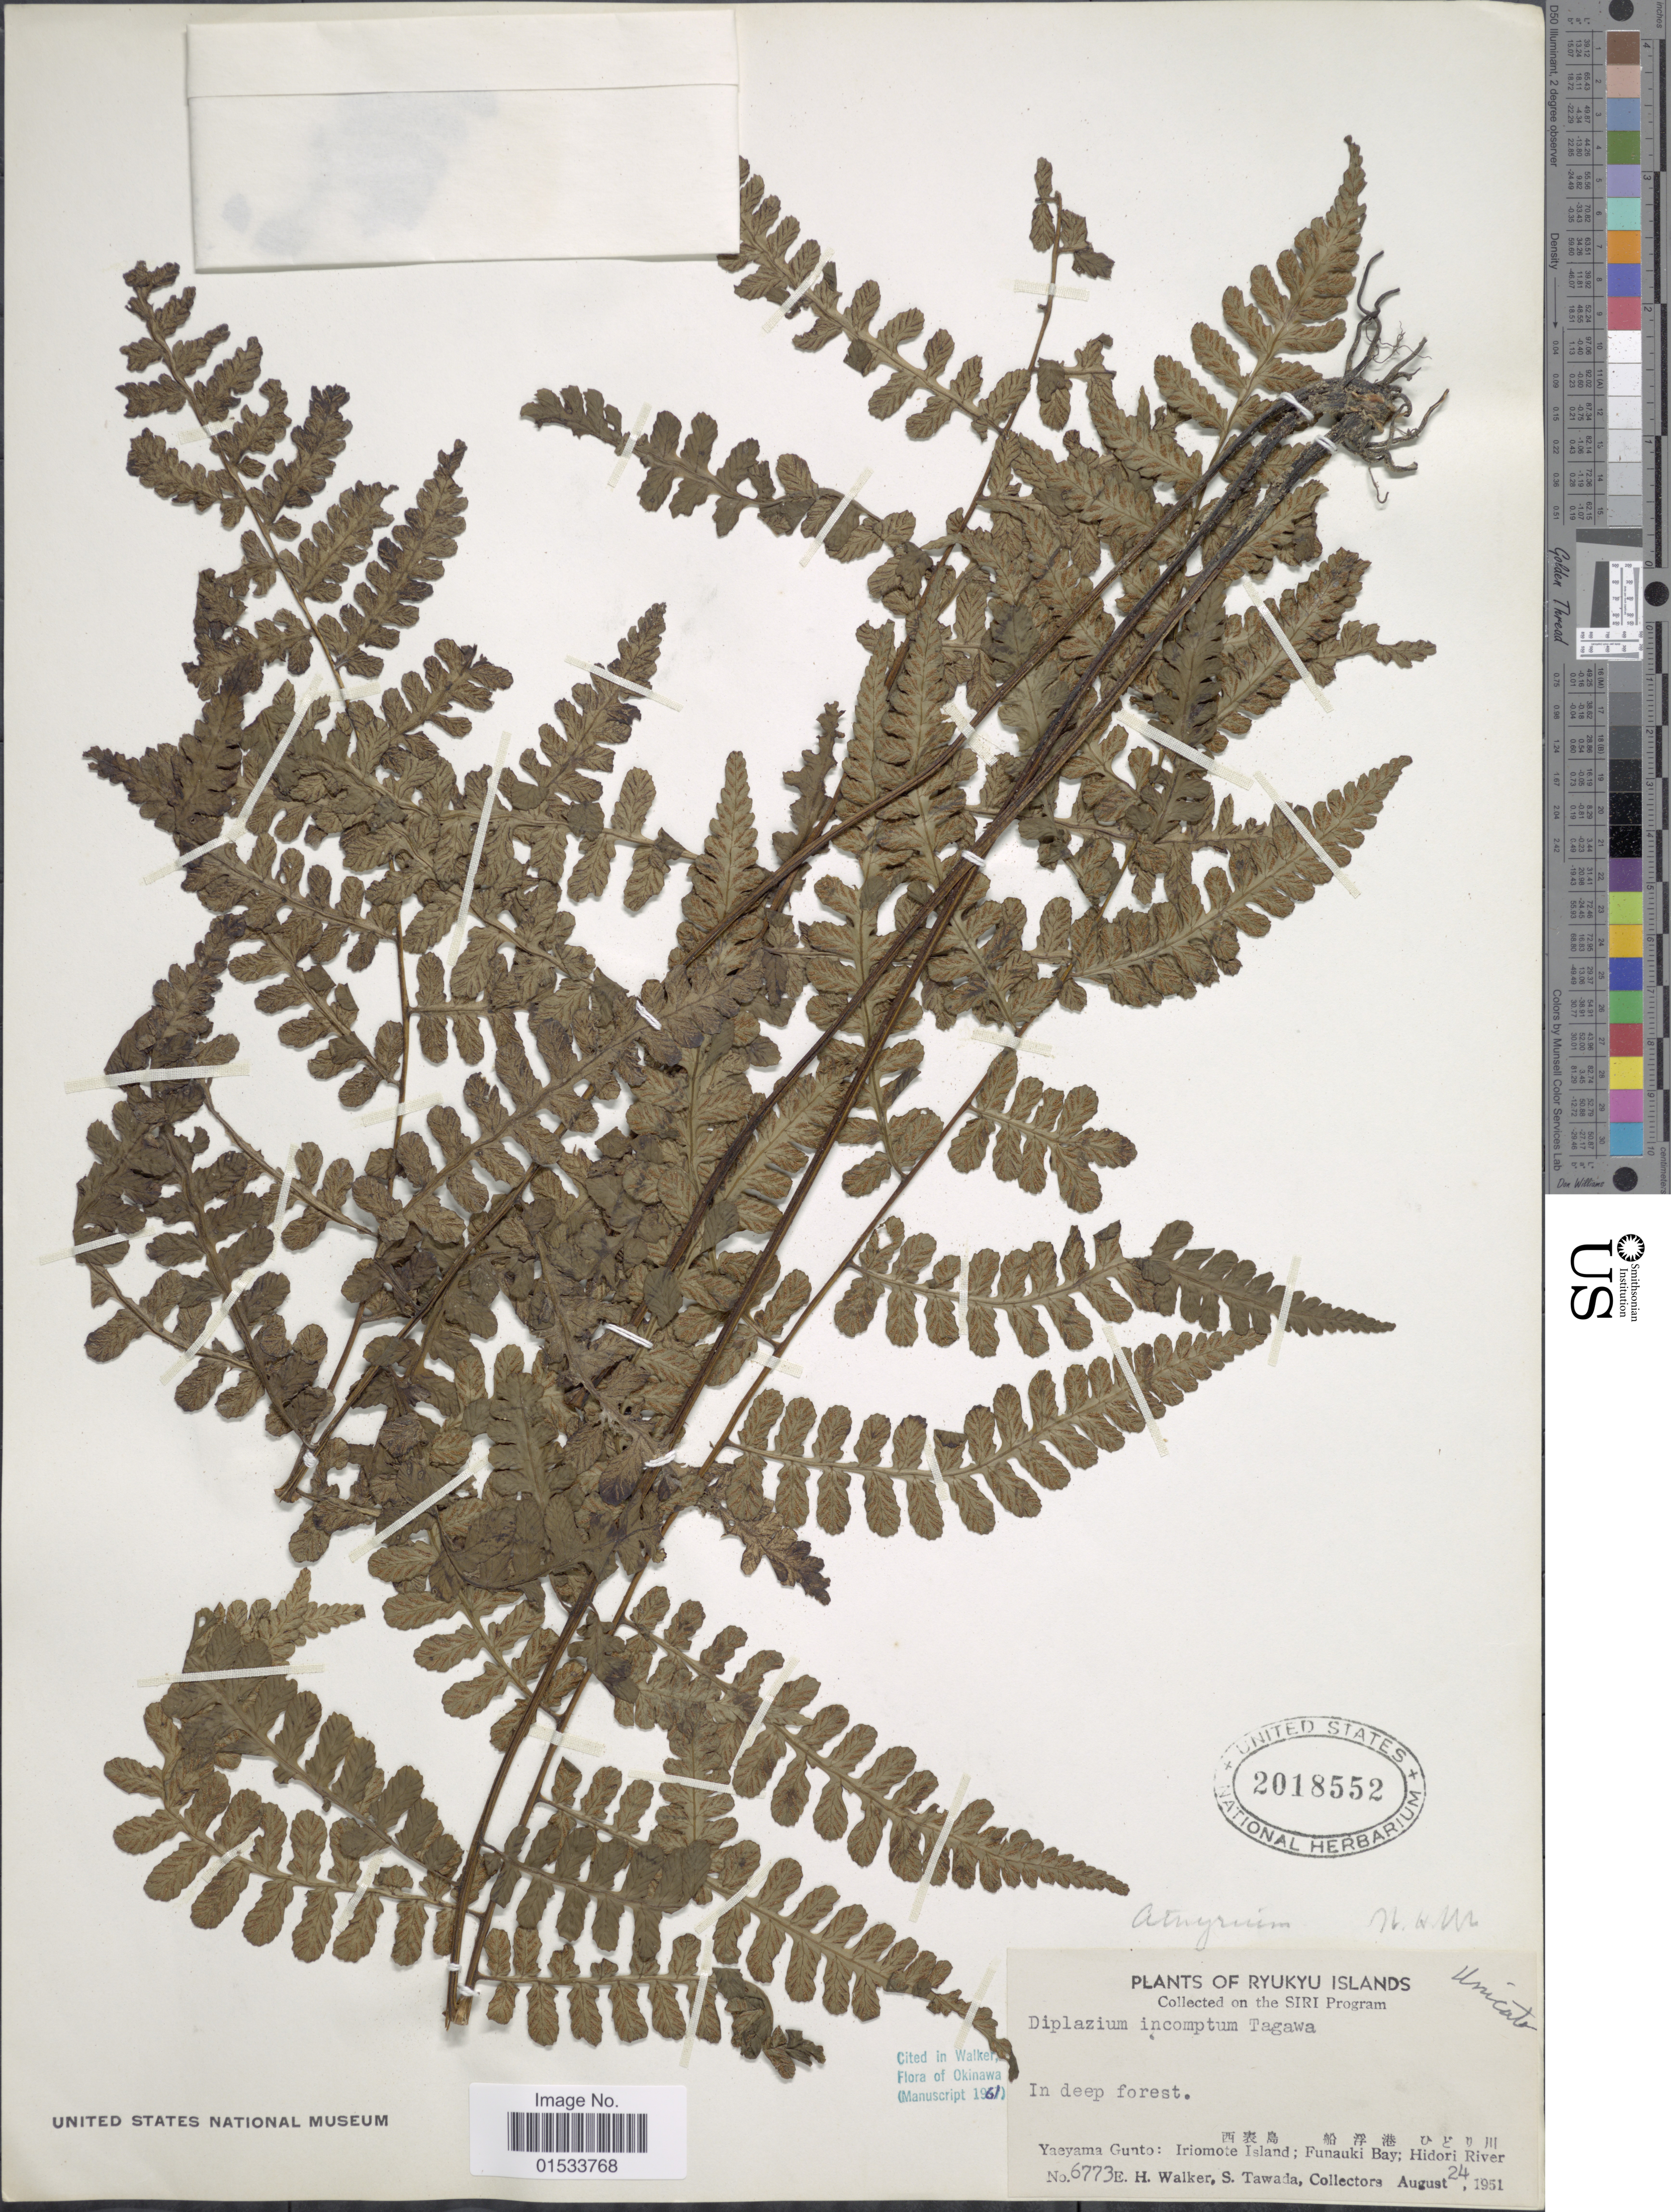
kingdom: Plantae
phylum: Tracheophyta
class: Polypodiopsida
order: Polypodiales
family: Athyriaceae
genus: Diplazium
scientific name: Diplazium incomptum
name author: Tagawa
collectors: E. H. Walker & S. Tawada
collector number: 6773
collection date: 1951-08-24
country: Japan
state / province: Okinawa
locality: Ryukyu Islands: Yaeyama Gunto: Iriomote Islan; Funauki Bay; Hidori River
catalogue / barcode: US 2018552